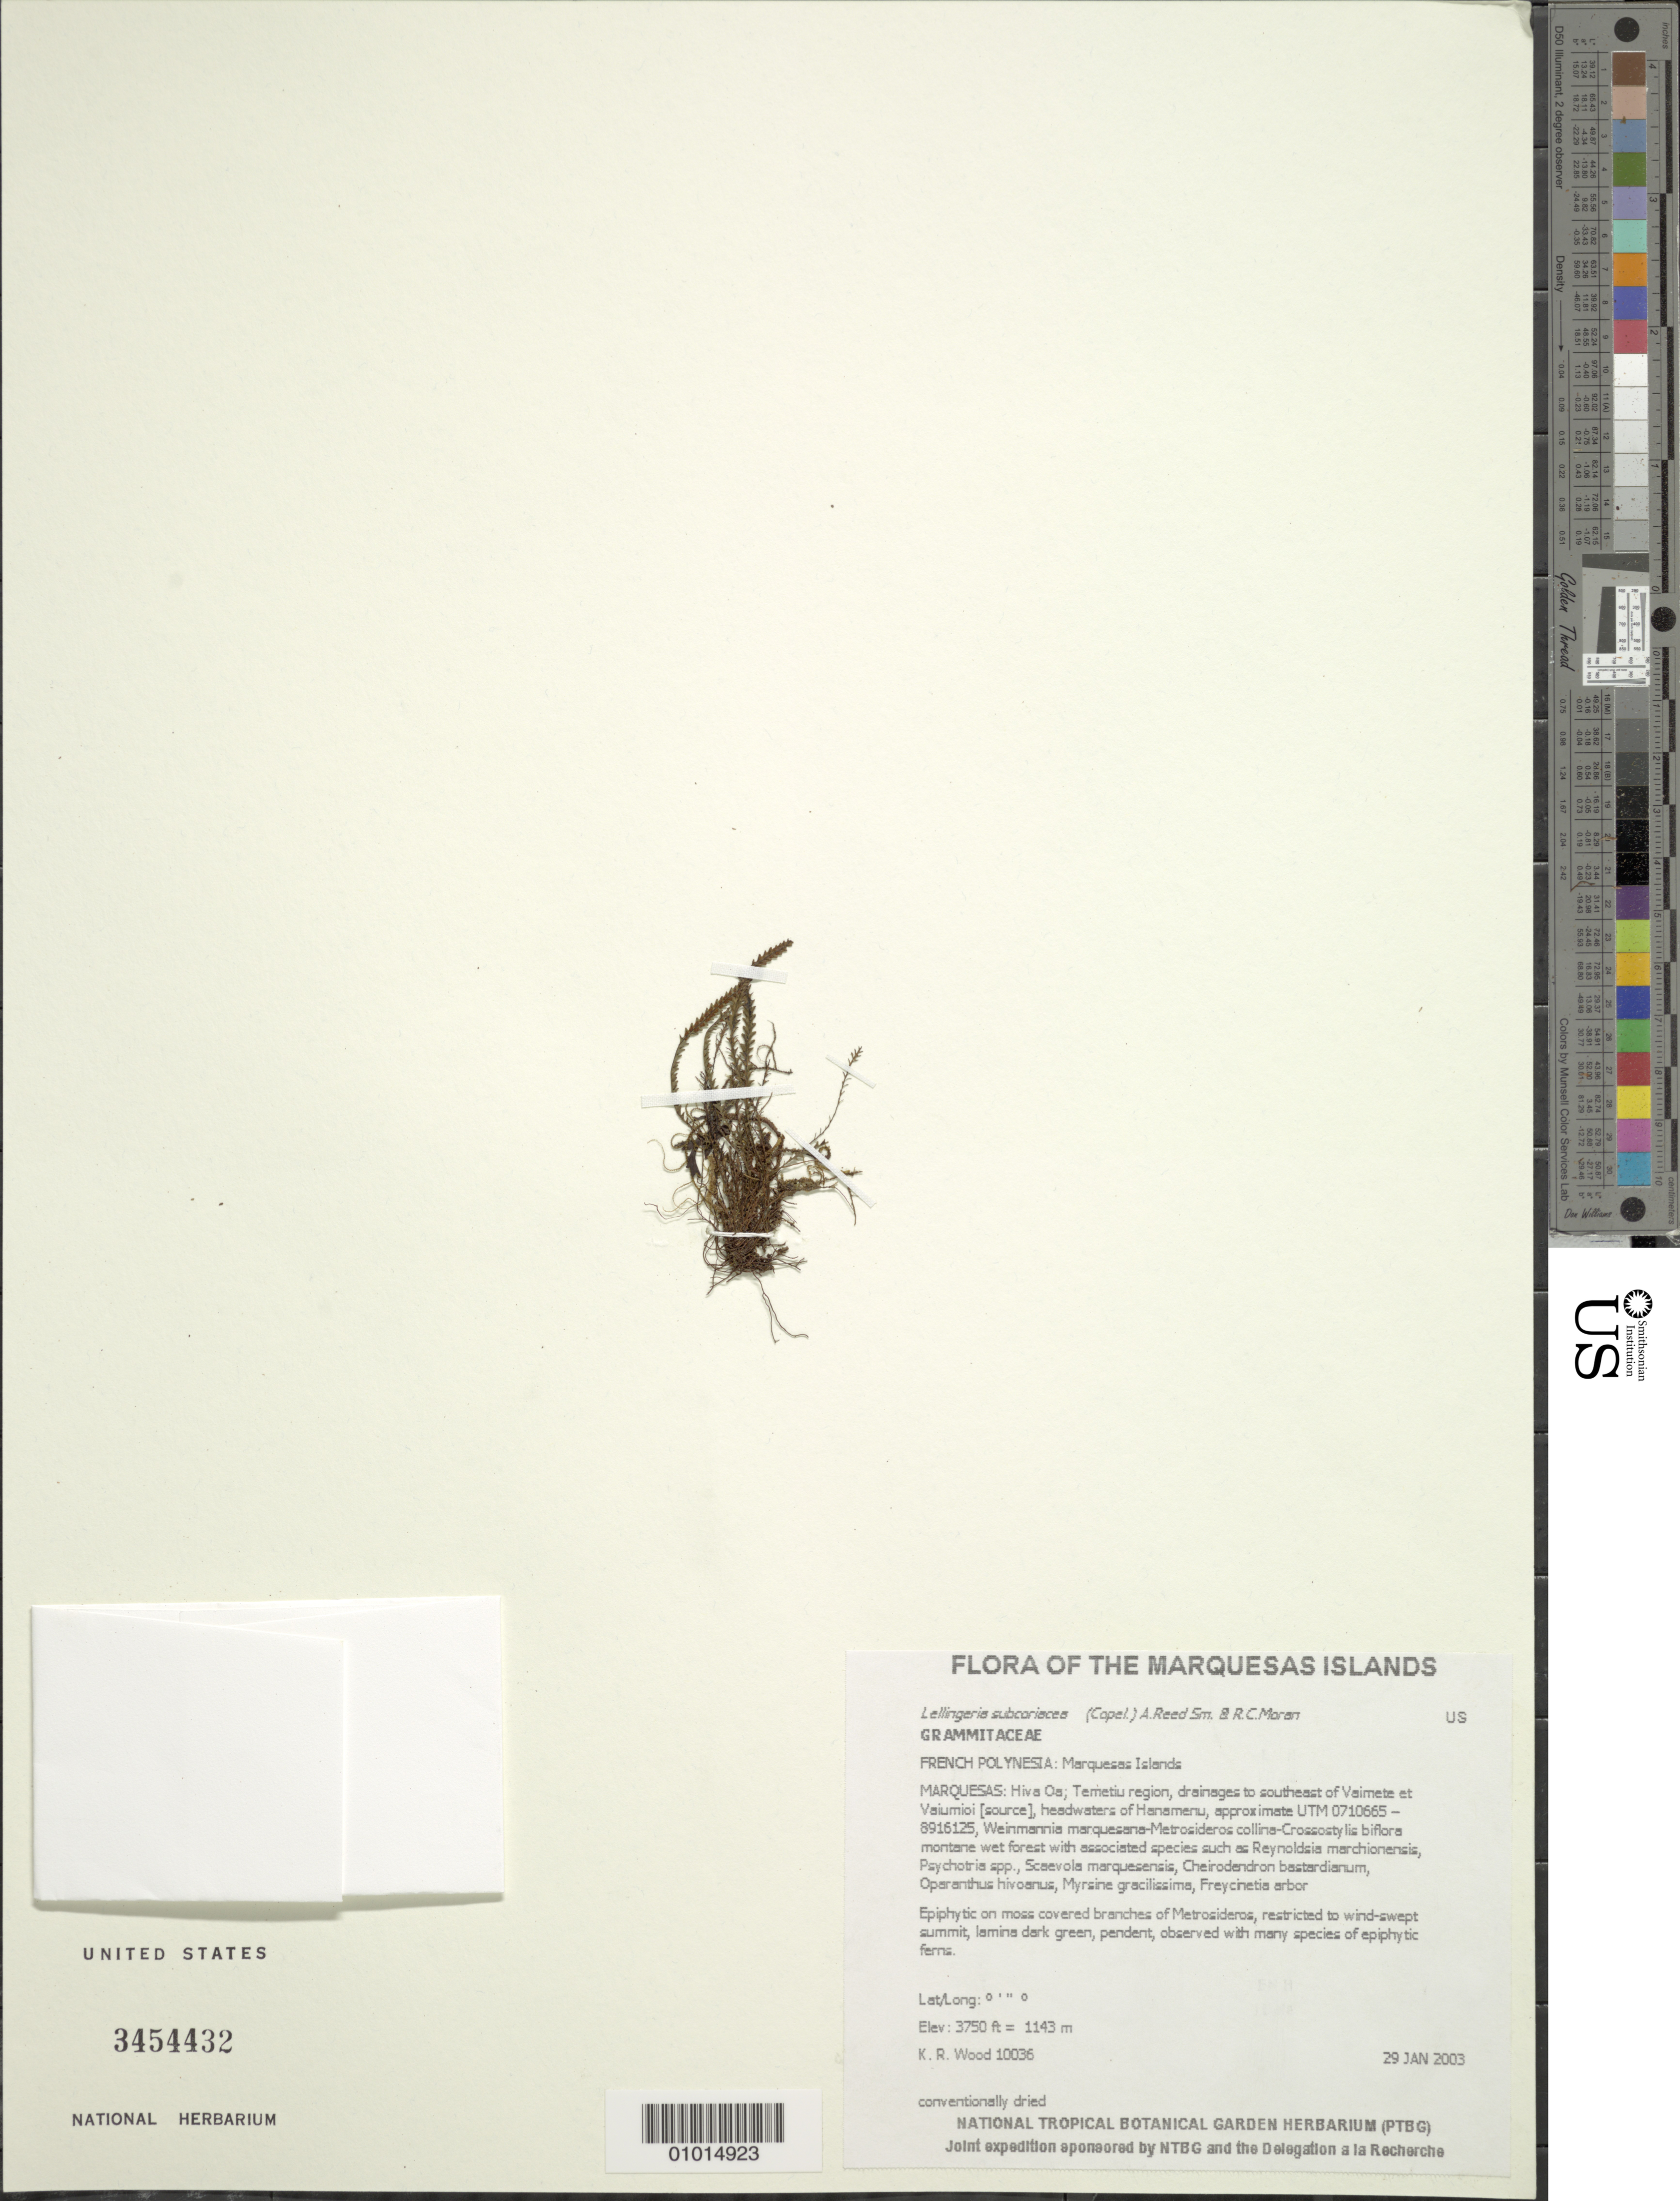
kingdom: Plantae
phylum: Tracheophyta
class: Polypodiopsida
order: Polypodiales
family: Polypodiaceae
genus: Stenogrammitis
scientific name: Stenogrammitis subcoriacea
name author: (Copel.) Labiak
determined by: Flynn, T. W.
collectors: K. R. Wood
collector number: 10036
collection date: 2003-01-29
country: French Polynesia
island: Hiva Oa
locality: Temetiu region, drainages to southeast of Vaimete et Vaiumioi [source], headwaters of Hanamenu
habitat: Weinmannia marquesana - Metrosideros collina-Crossostylis biflora montane wet forest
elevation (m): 1143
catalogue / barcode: US 3454432